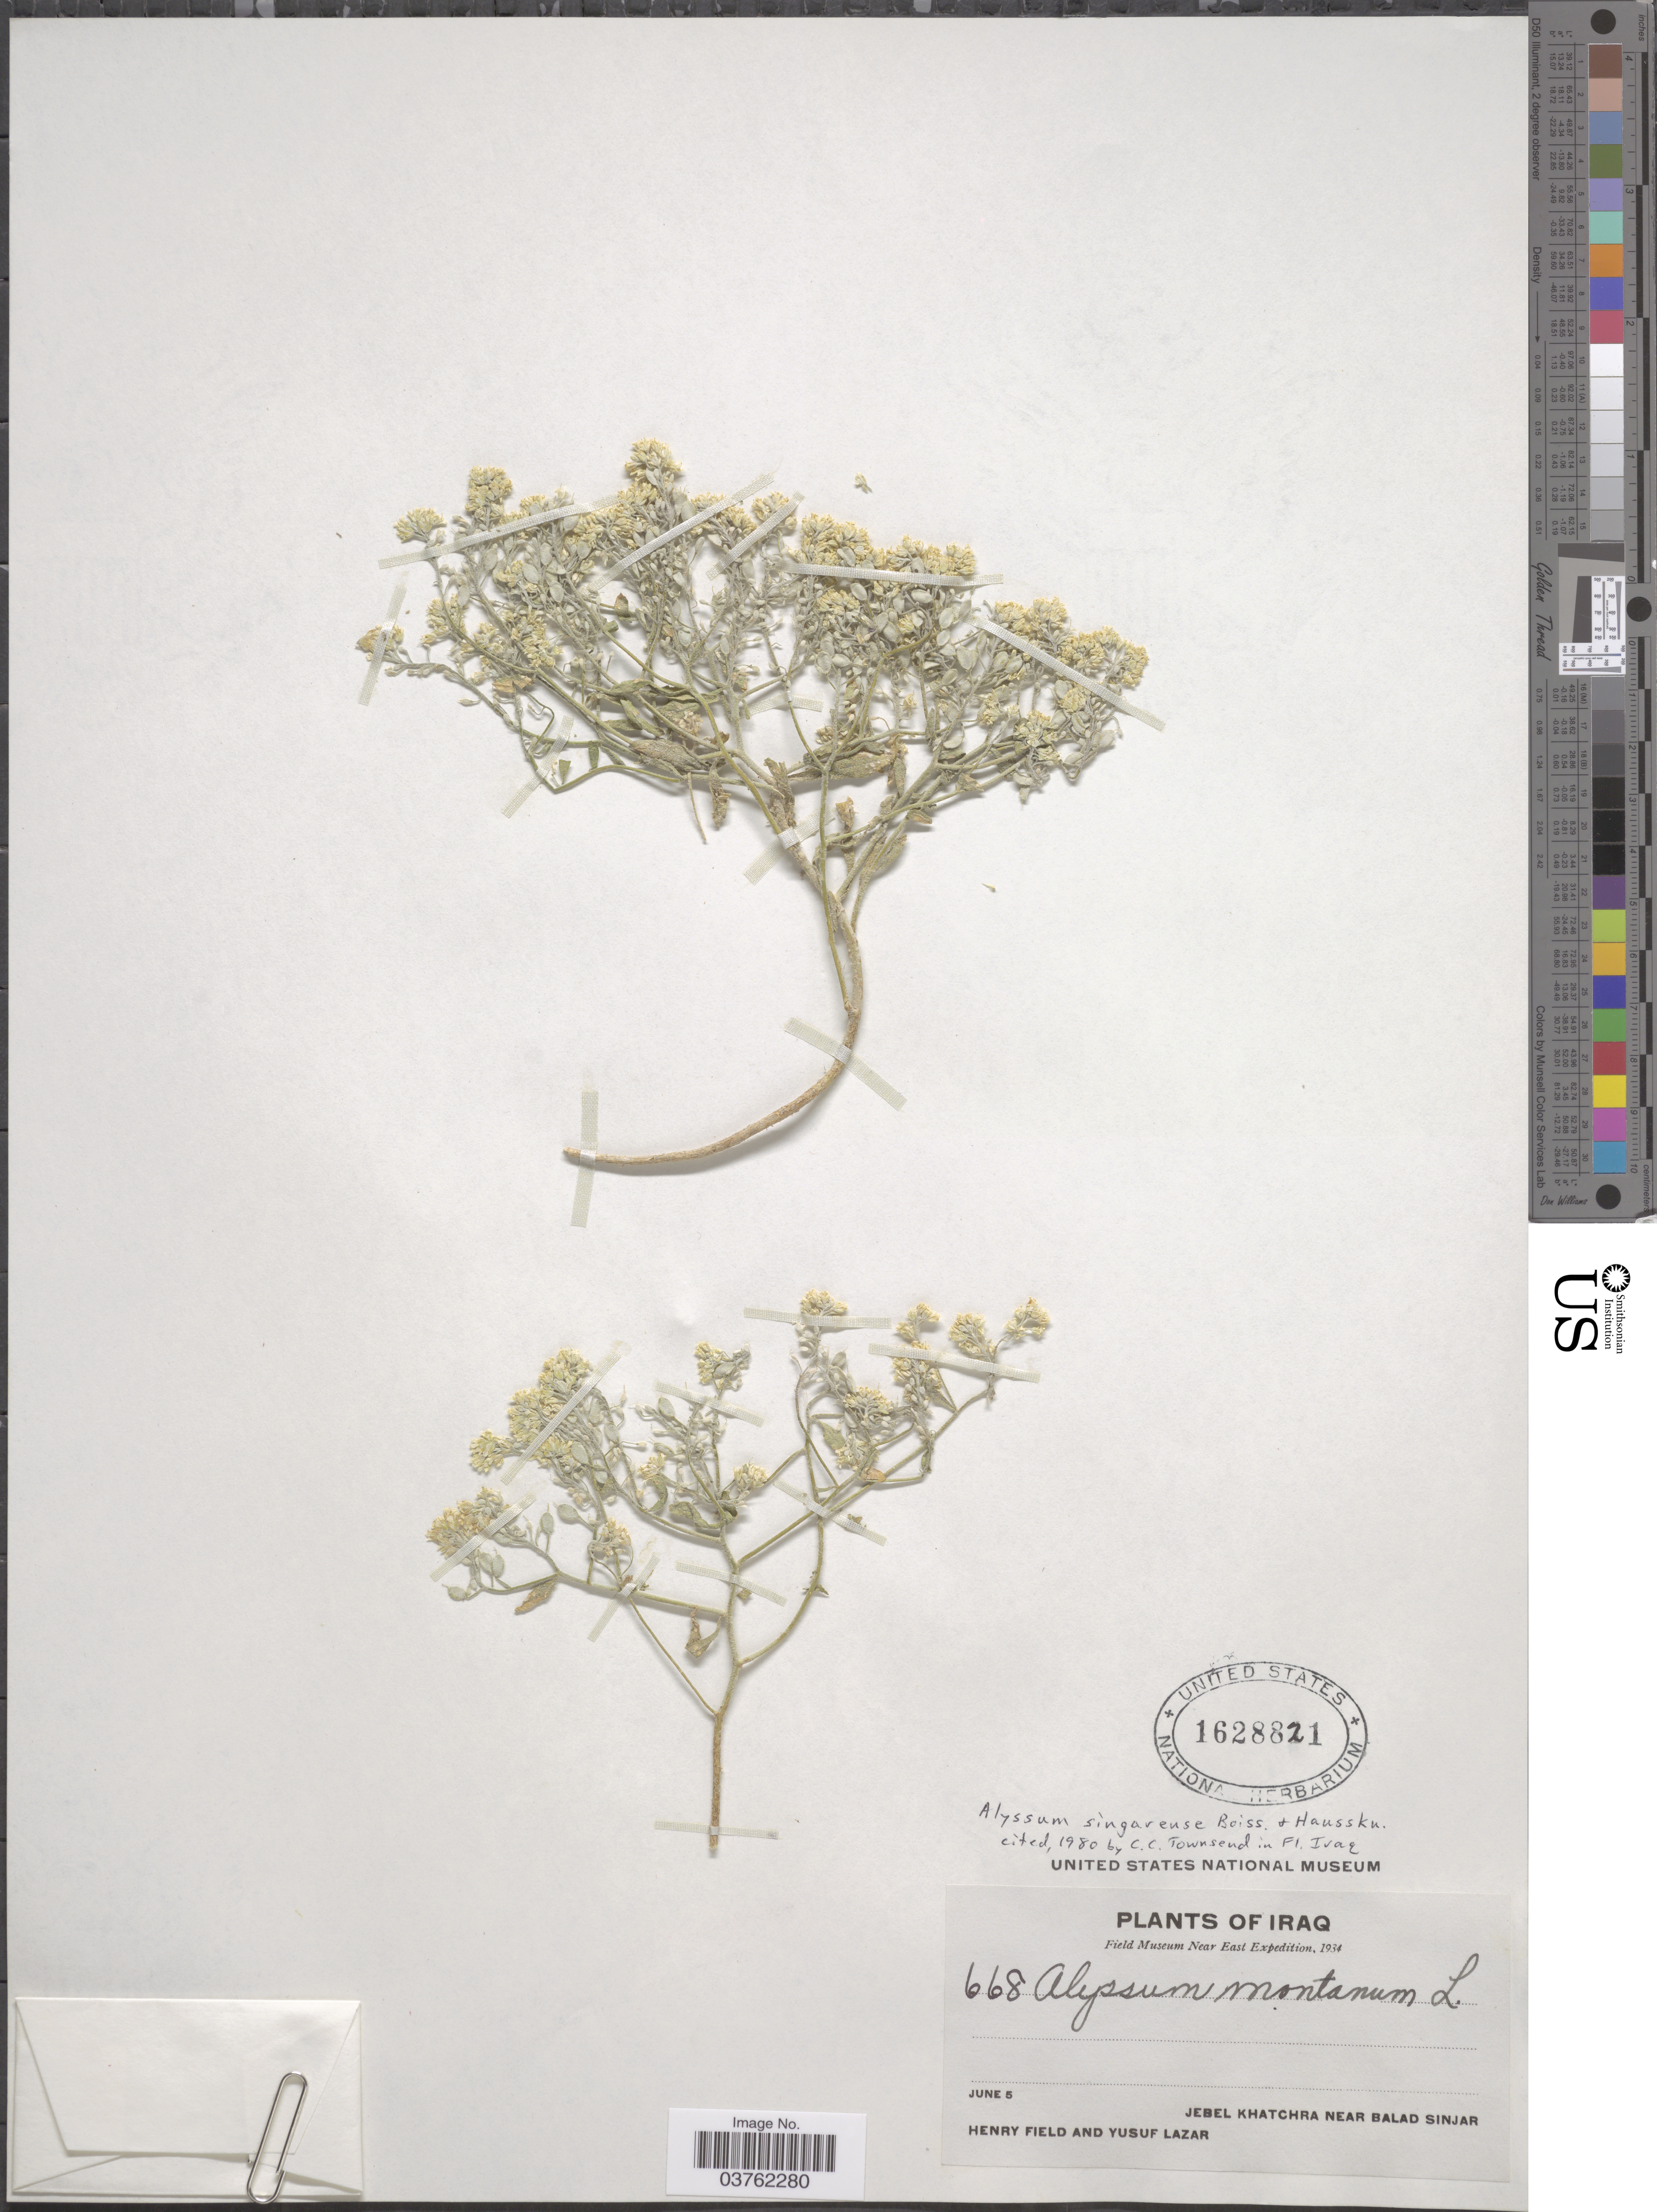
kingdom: Plantae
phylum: Tracheophyta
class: Magnoliopsida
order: Brassicales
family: Brassicaceae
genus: Alyssum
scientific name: Alyssum singarense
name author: Boiss. & Hausskn.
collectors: H. Field & Y. Lazar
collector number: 668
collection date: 1934-06-05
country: Iraq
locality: Jebel Khatchra near Balad Sinjar.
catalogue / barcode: US 1628821